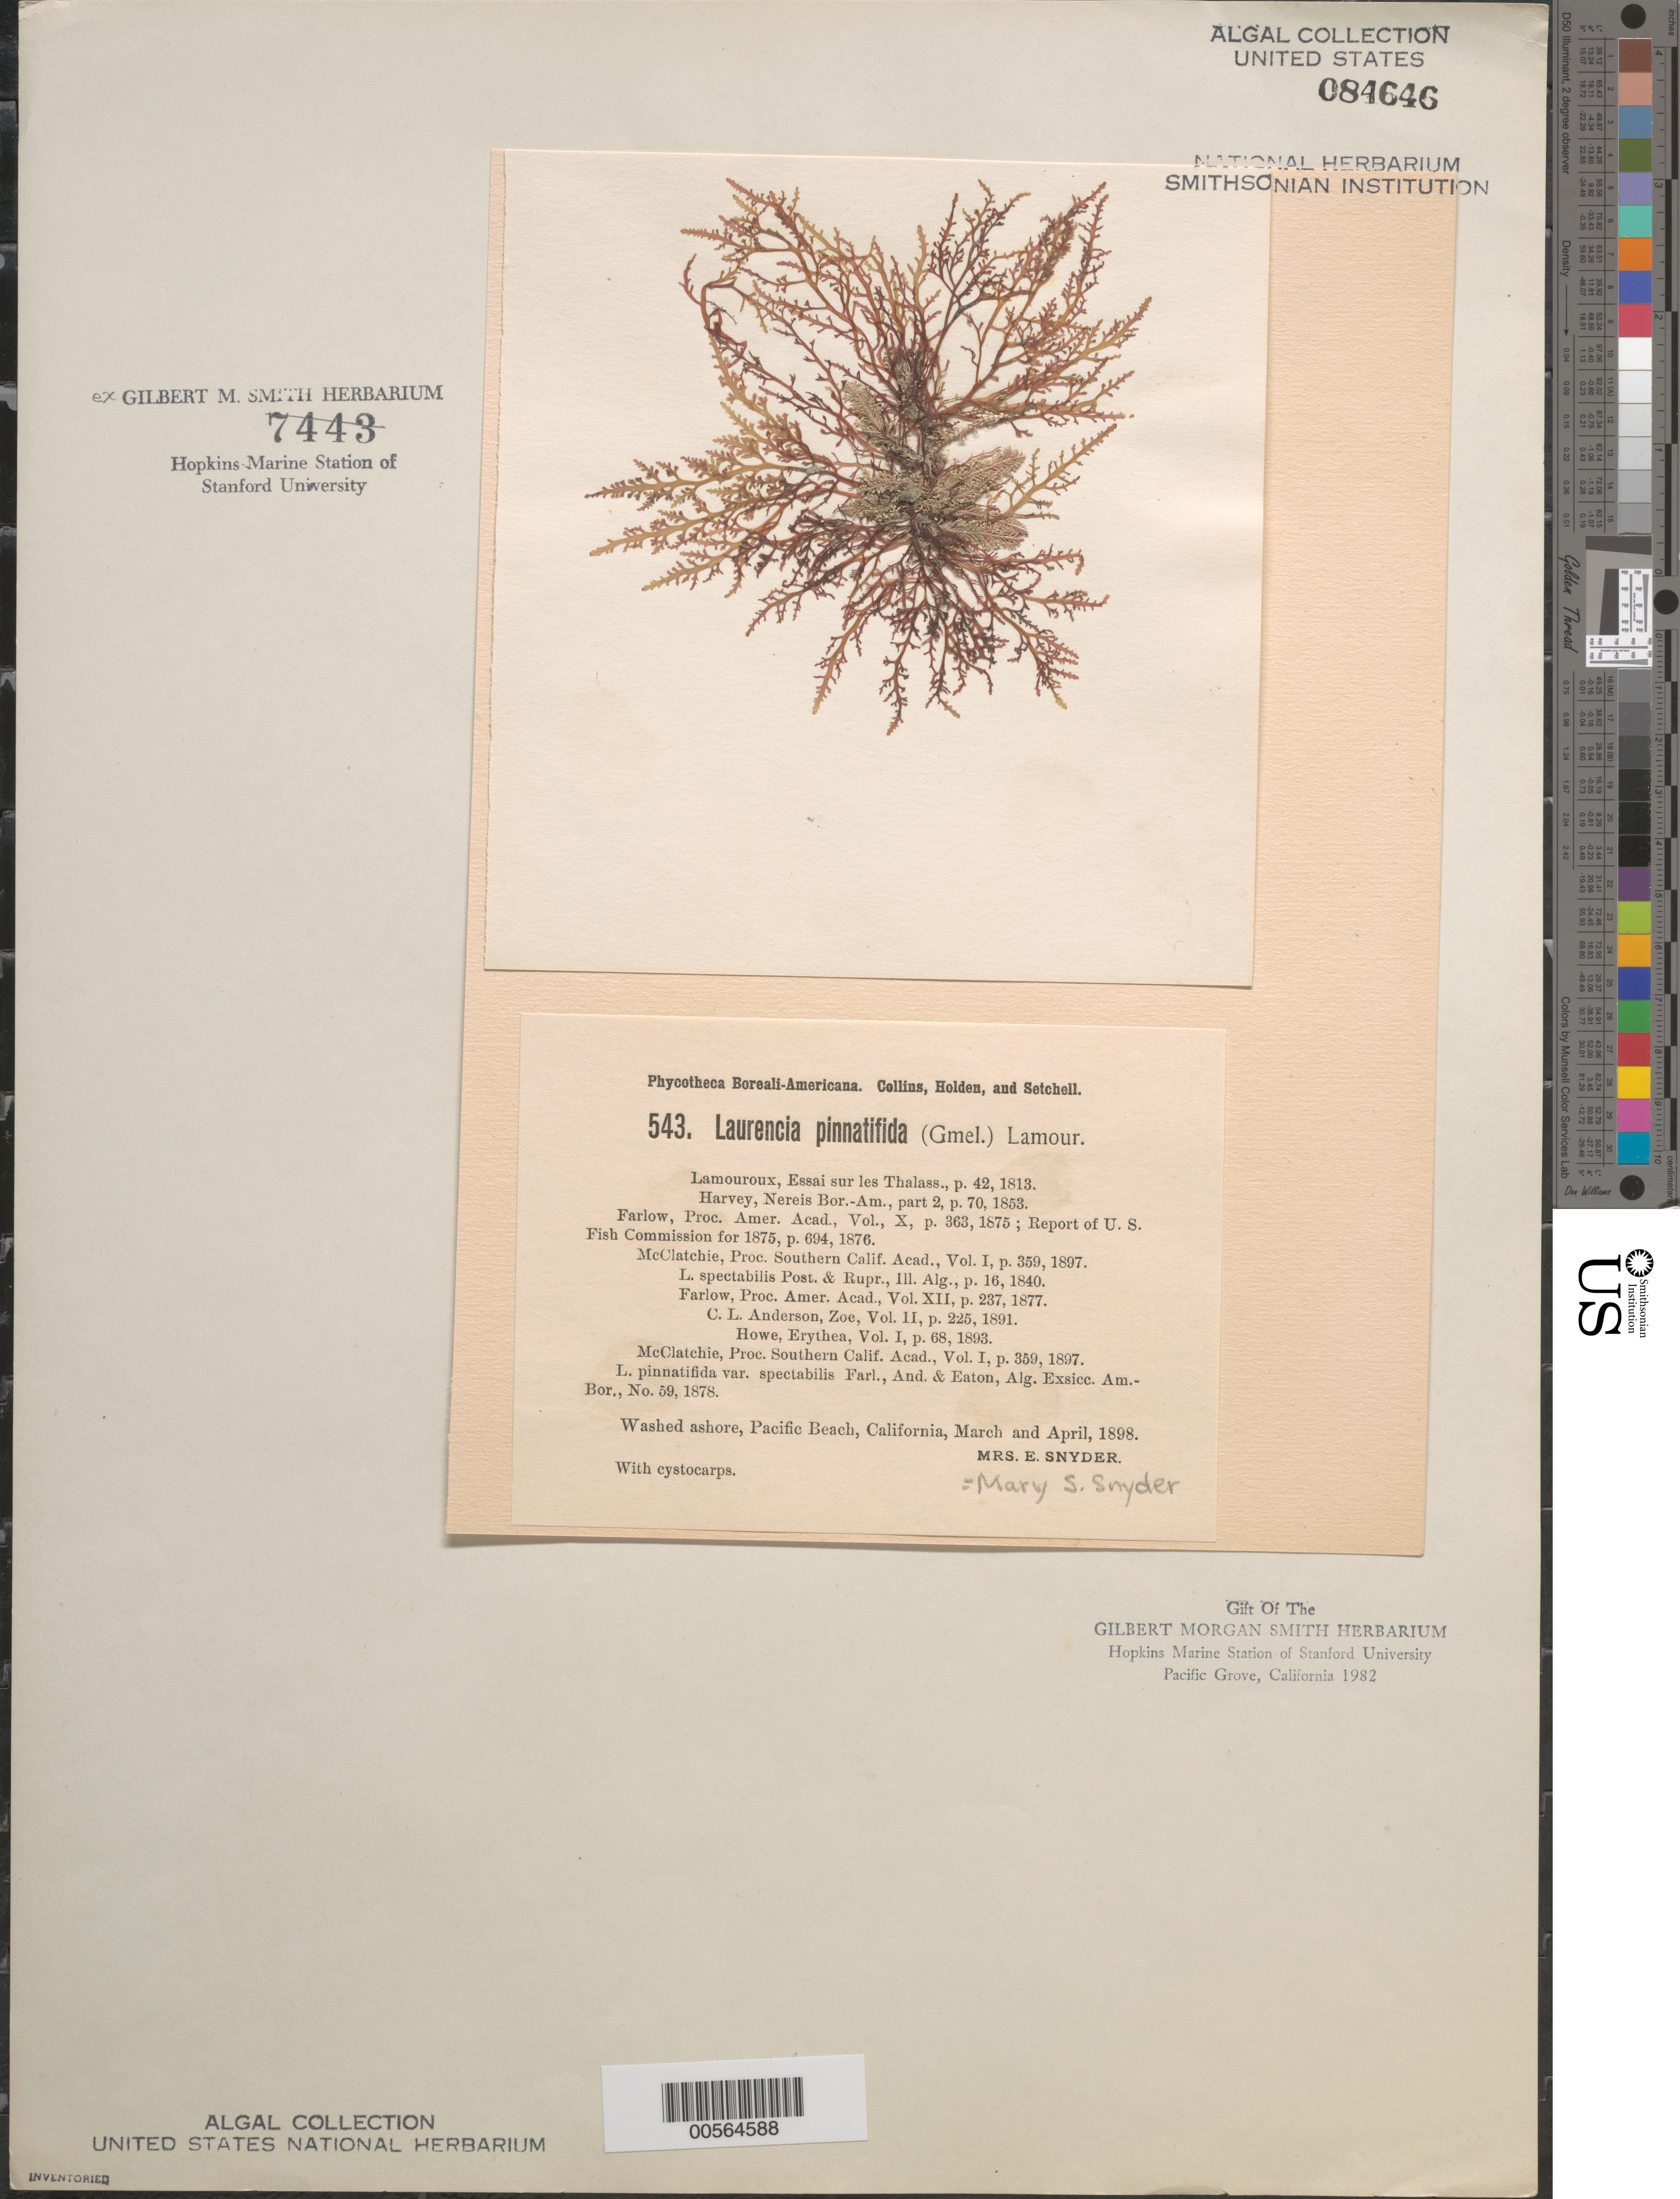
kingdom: Plantae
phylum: Rhodophyta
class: Florideophyceae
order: Ceramiales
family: Rhodomelaceae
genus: Osmundea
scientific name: Osmundea pinnatifida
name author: (Huds.) Stackh.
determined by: Algae name updating Project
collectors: M. Snyder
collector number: PB-A 543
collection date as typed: Mar 1898 AND -- Apr 1898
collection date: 1898-03,1898-04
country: United States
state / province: California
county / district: San Diego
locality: Pacific Beach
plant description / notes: Collins, Holden & Setchell, Phycotheca Boreali-Americana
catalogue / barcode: US 84646